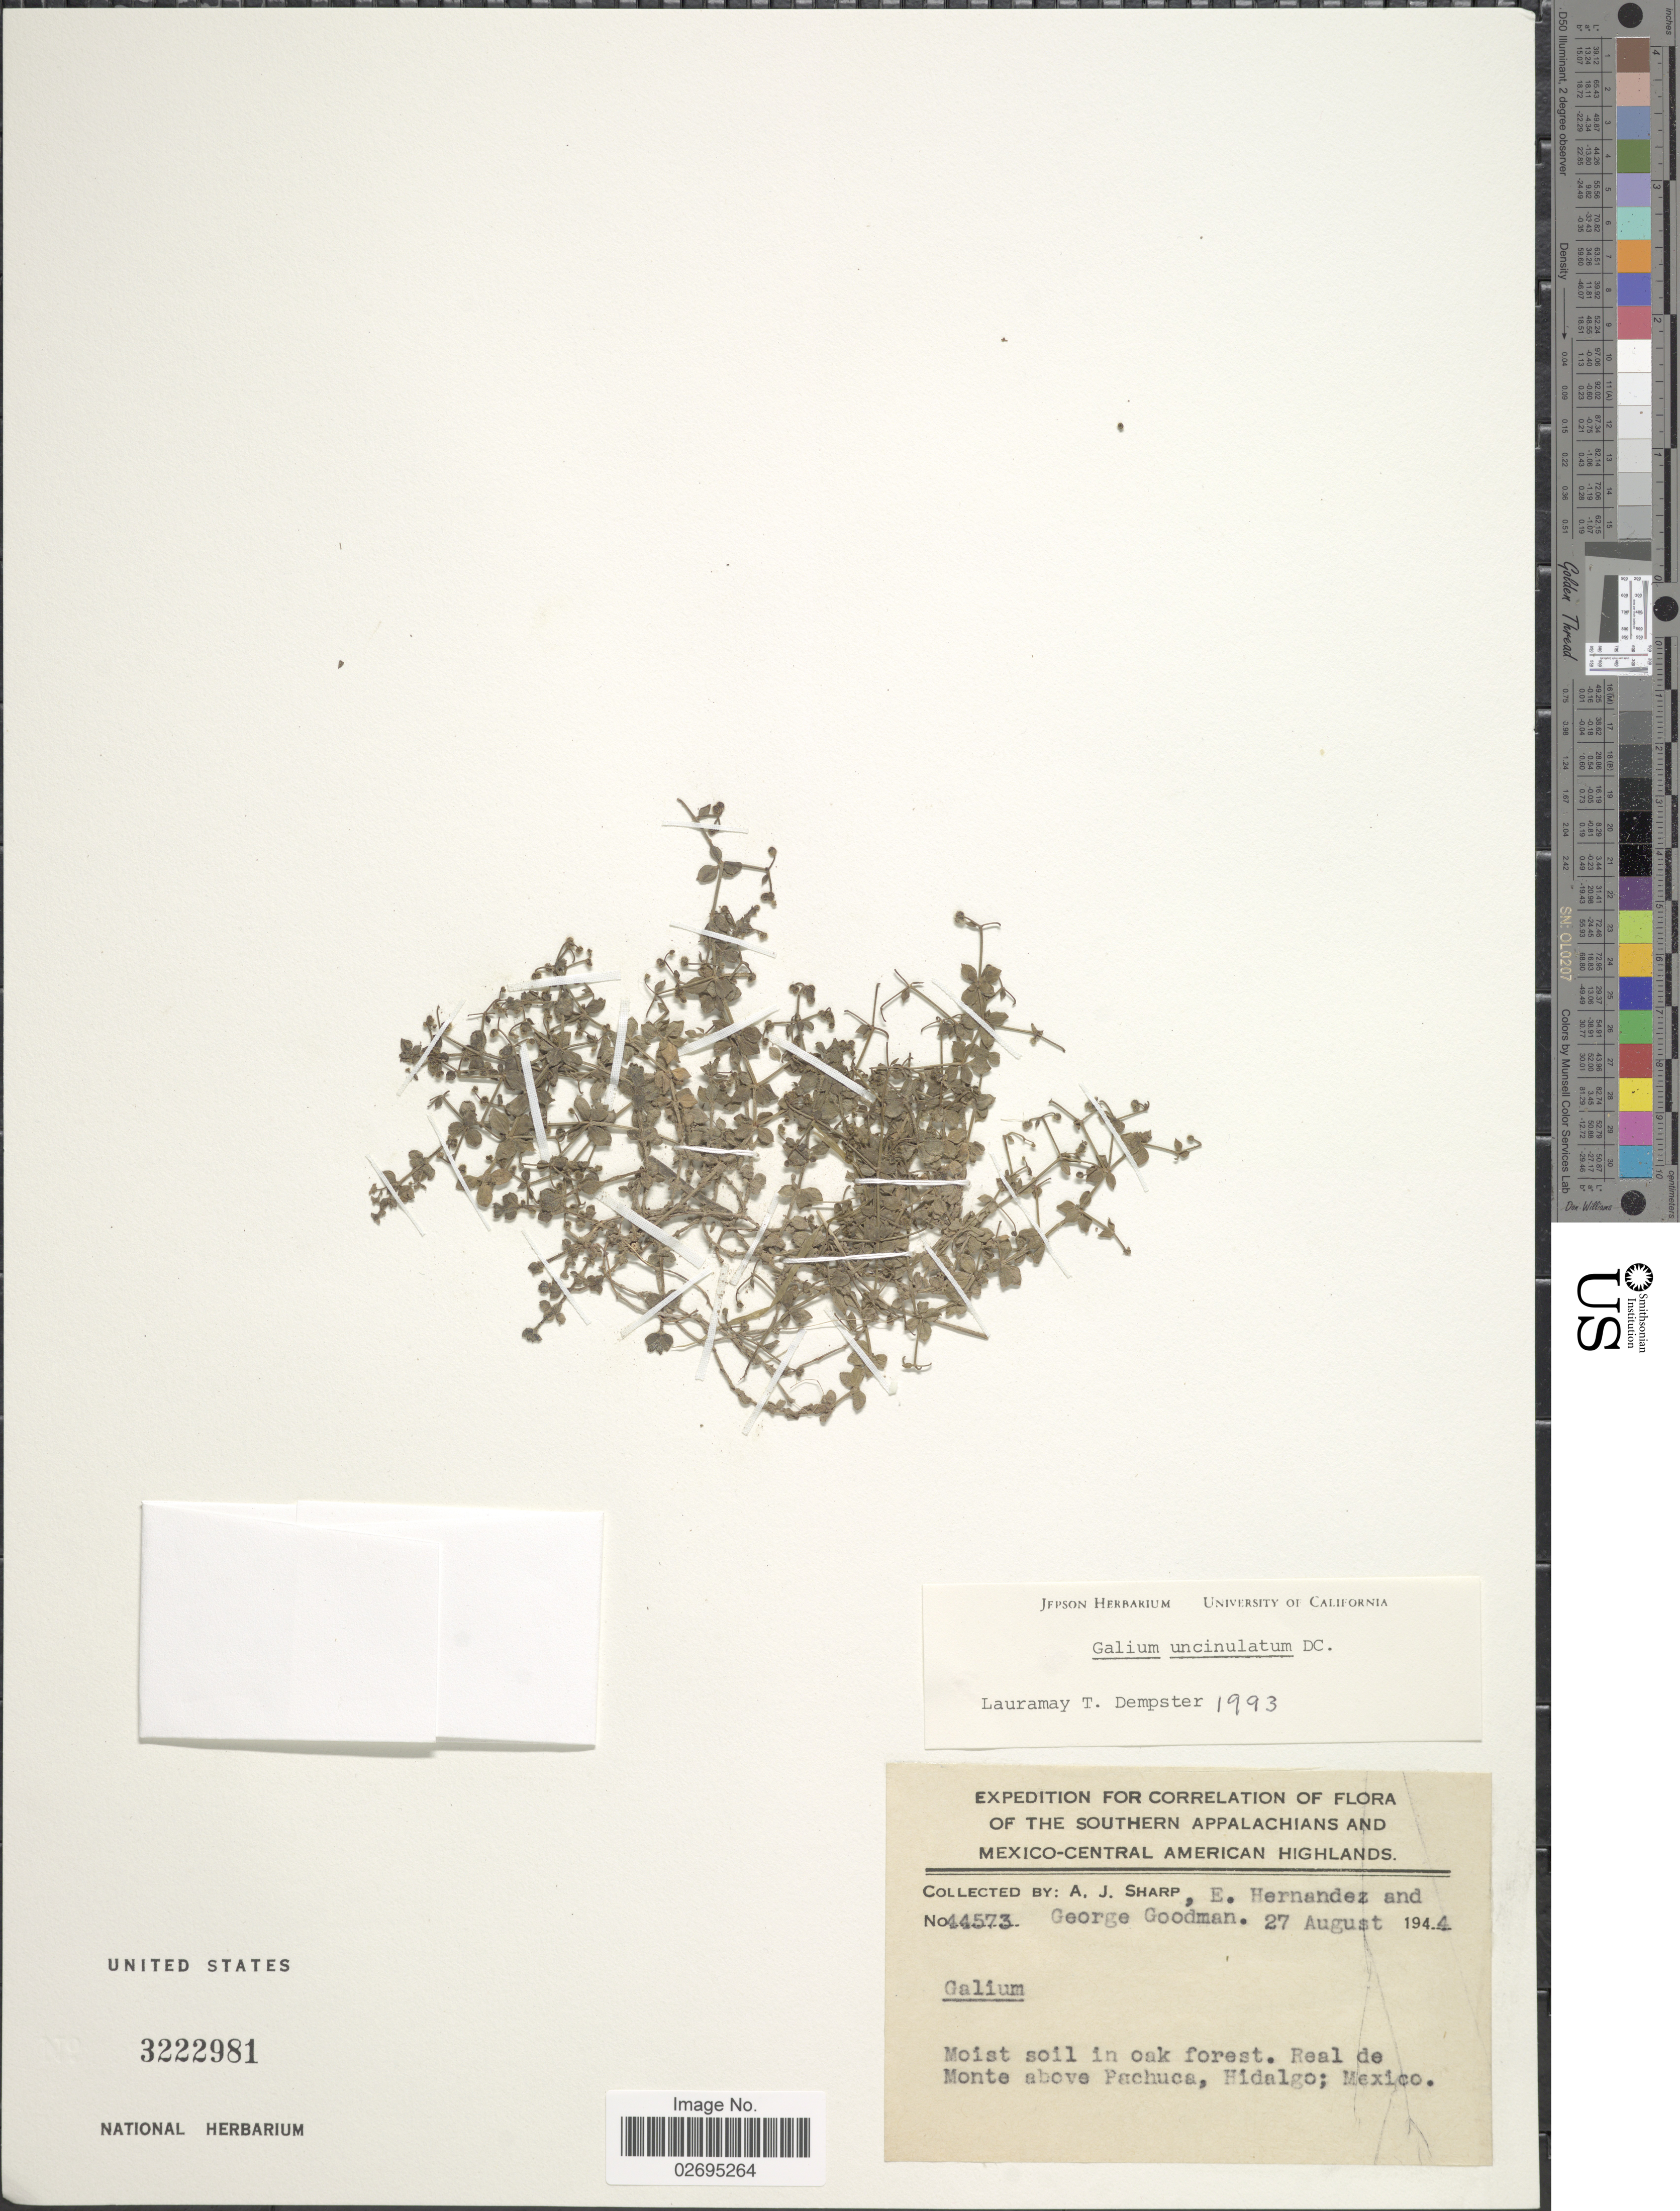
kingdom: Plantae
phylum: Tracheophyta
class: Magnoliopsida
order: Gentianales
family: Rubiaceae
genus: Galium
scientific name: Galium uncinulatum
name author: DC.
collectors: A. J. Sharp, E. Hernandez & G. J. Goodman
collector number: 44573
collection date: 1944-08-27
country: Mexico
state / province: Hidalgo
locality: The Southern Appalachians and Mexico Central American Highlands, Moist soil in oak forest. Real de Monte above Pachuca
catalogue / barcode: US 3222981